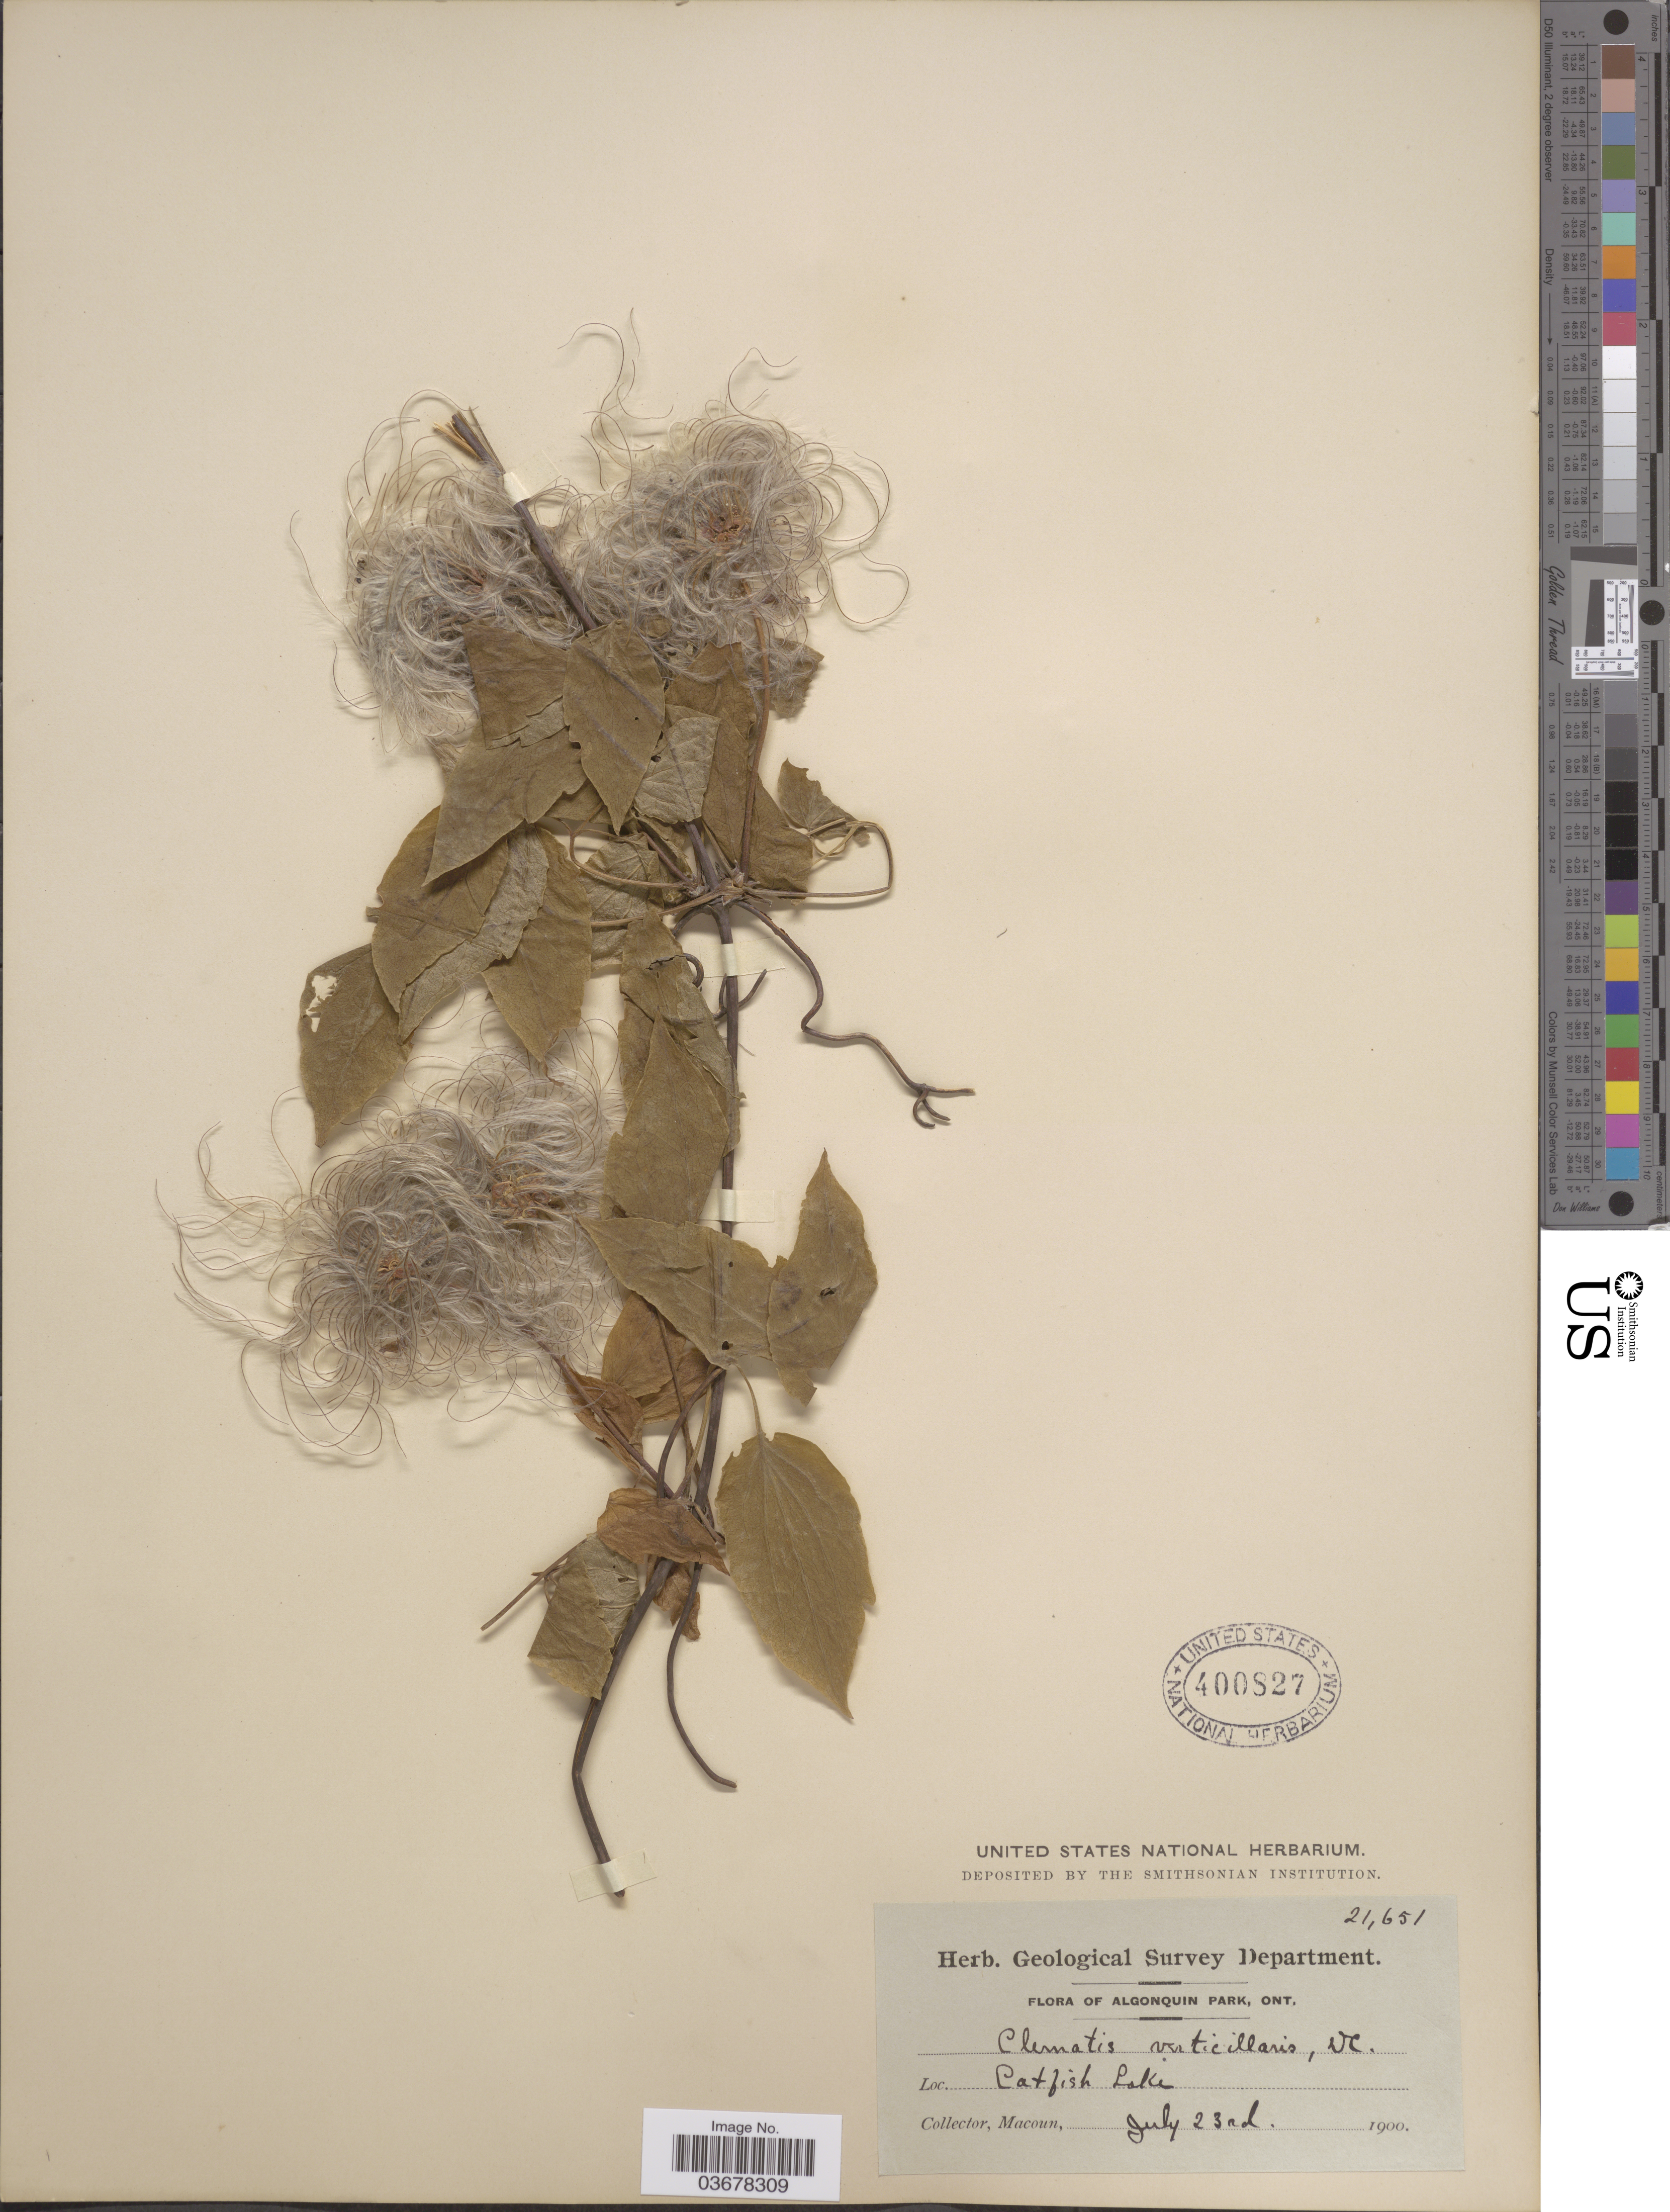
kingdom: Plantae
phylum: Tracheophyta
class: Magnoliopsida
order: Ranunculales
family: Ranunculaceae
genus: Clematis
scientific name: Clematis verticillaris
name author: DC.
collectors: -- Macoun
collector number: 2151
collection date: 1900-07-23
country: Canada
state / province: Ontario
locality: Algonquin Park. Catfish Lake.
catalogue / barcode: US 400827